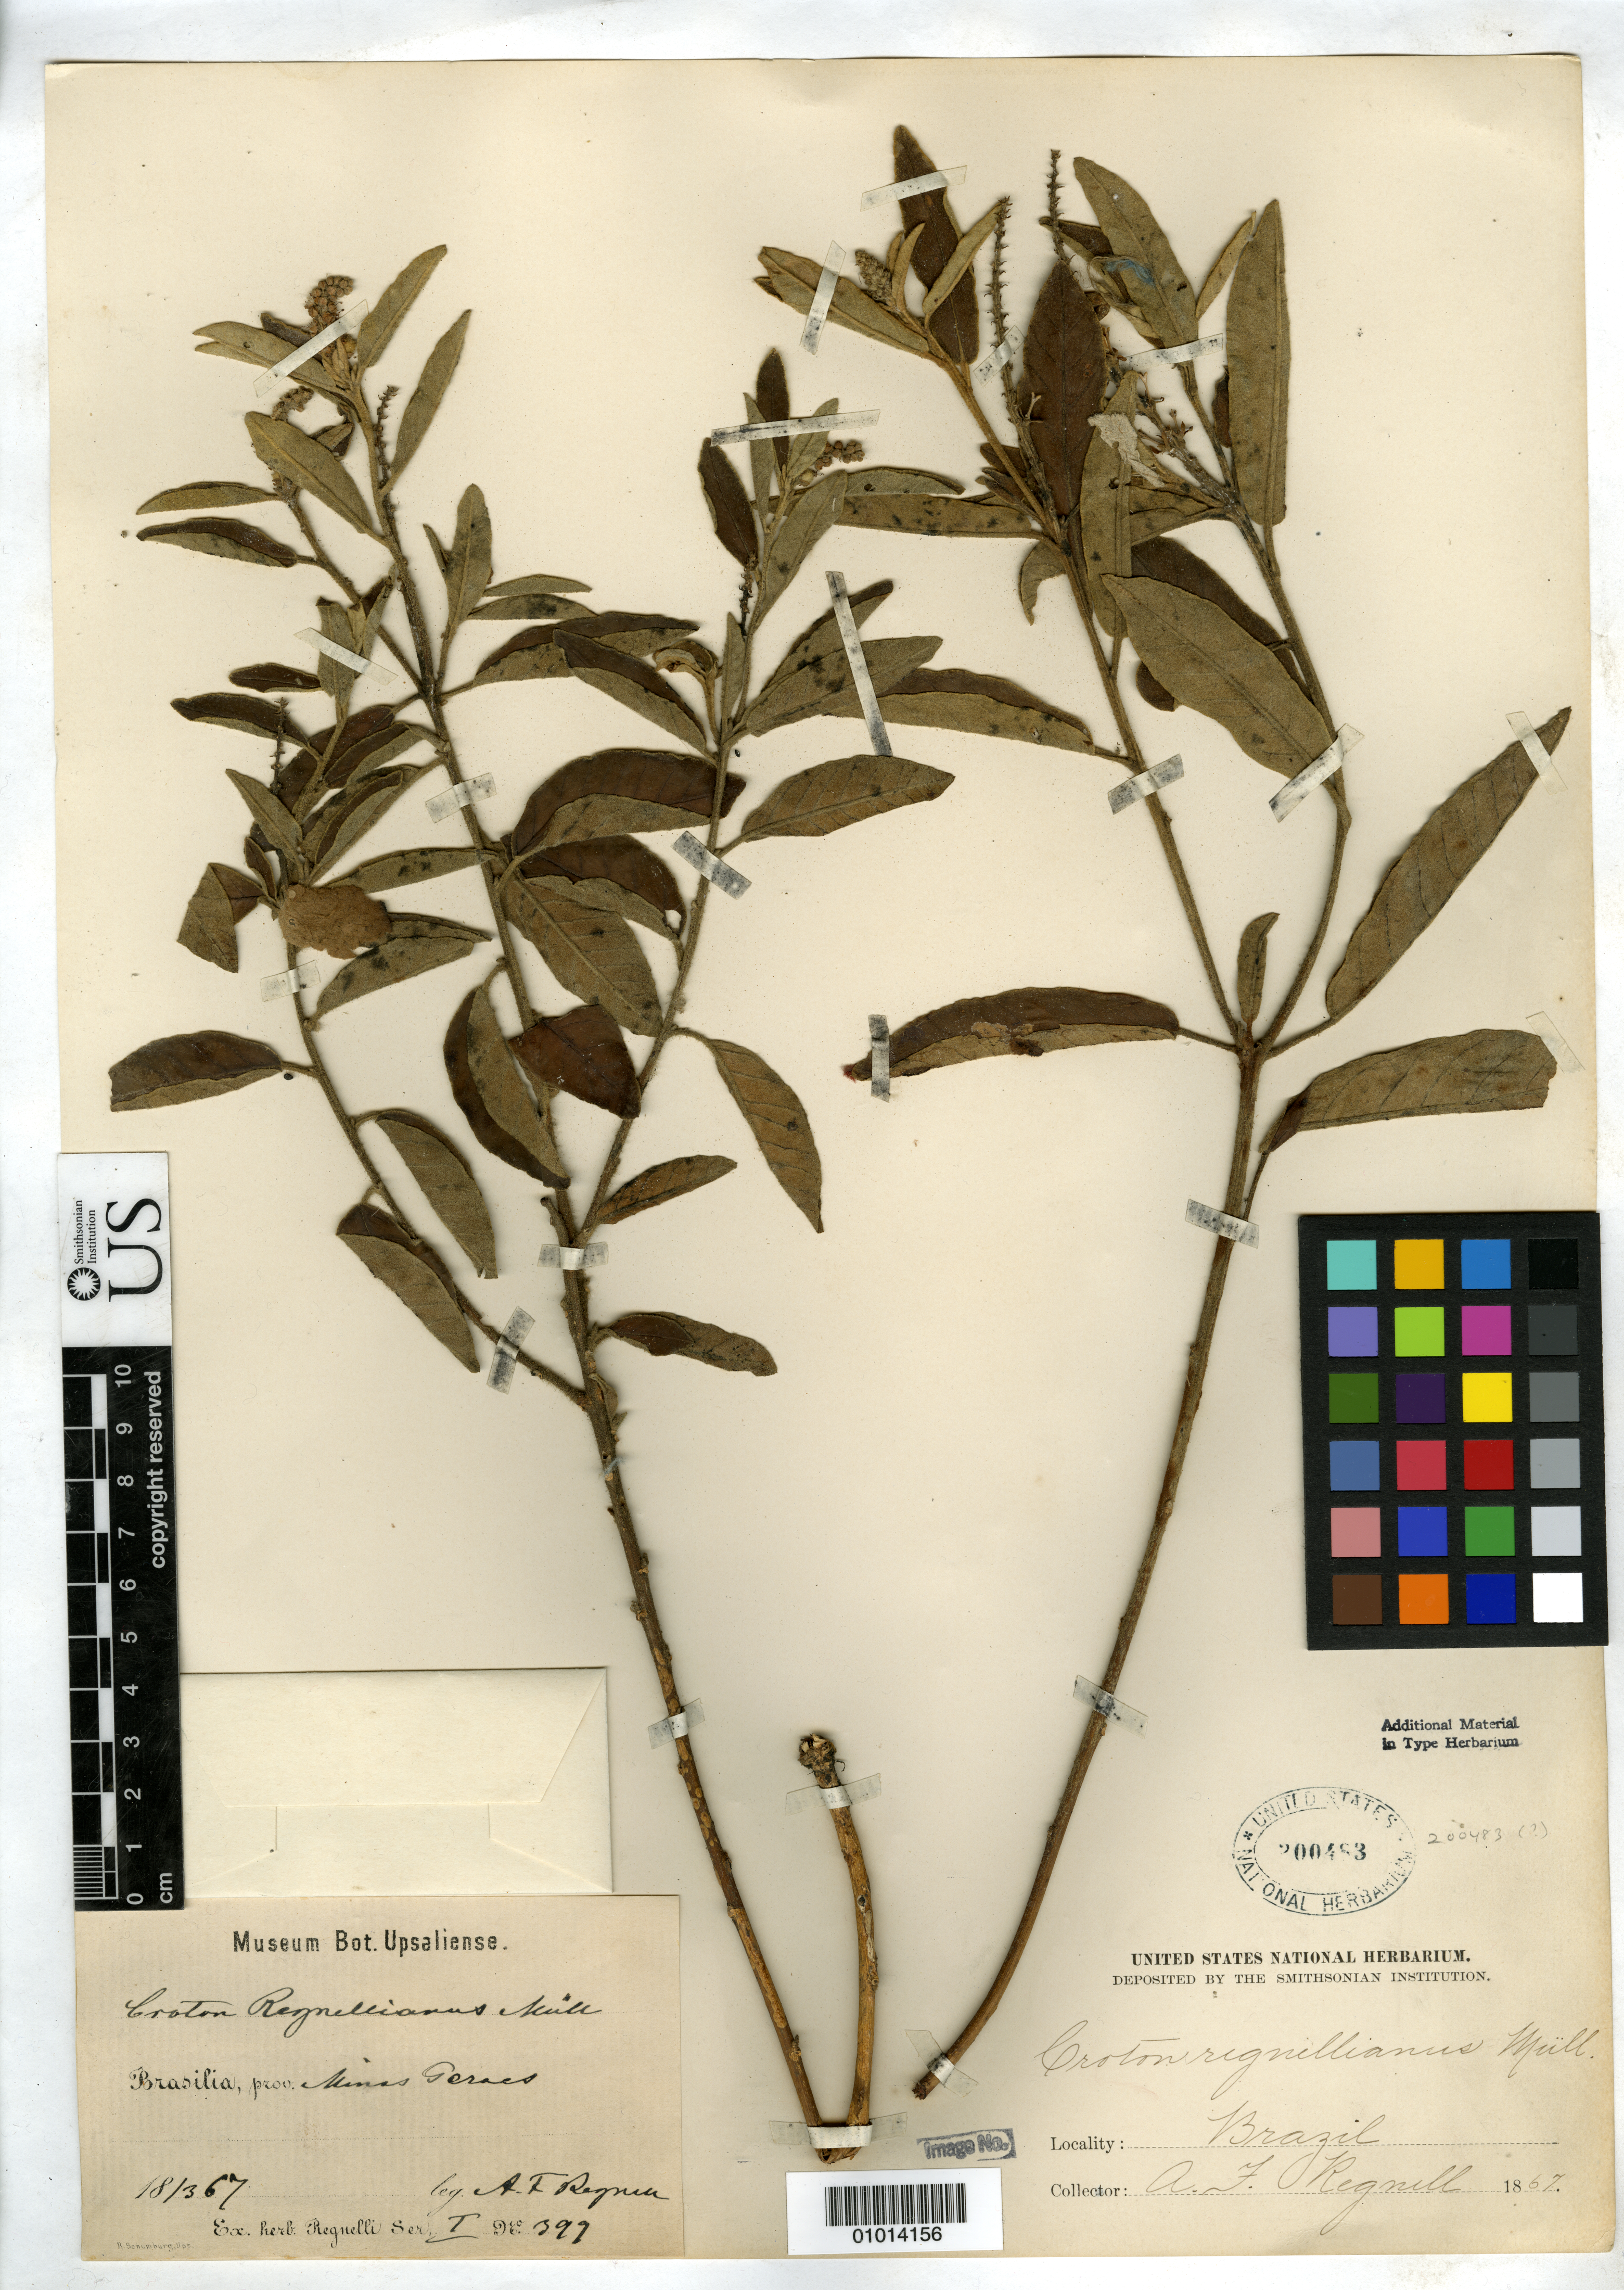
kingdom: Plantae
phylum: Tracheophyta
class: Magnoliopsida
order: Malpighiales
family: Euphorbiaceae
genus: Croton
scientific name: Croton regnellianus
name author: Müll. Arg.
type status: Isotype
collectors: A. F. Regnell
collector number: I 399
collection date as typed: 1867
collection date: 1867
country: Brazil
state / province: Minas Gerais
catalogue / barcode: US 200483